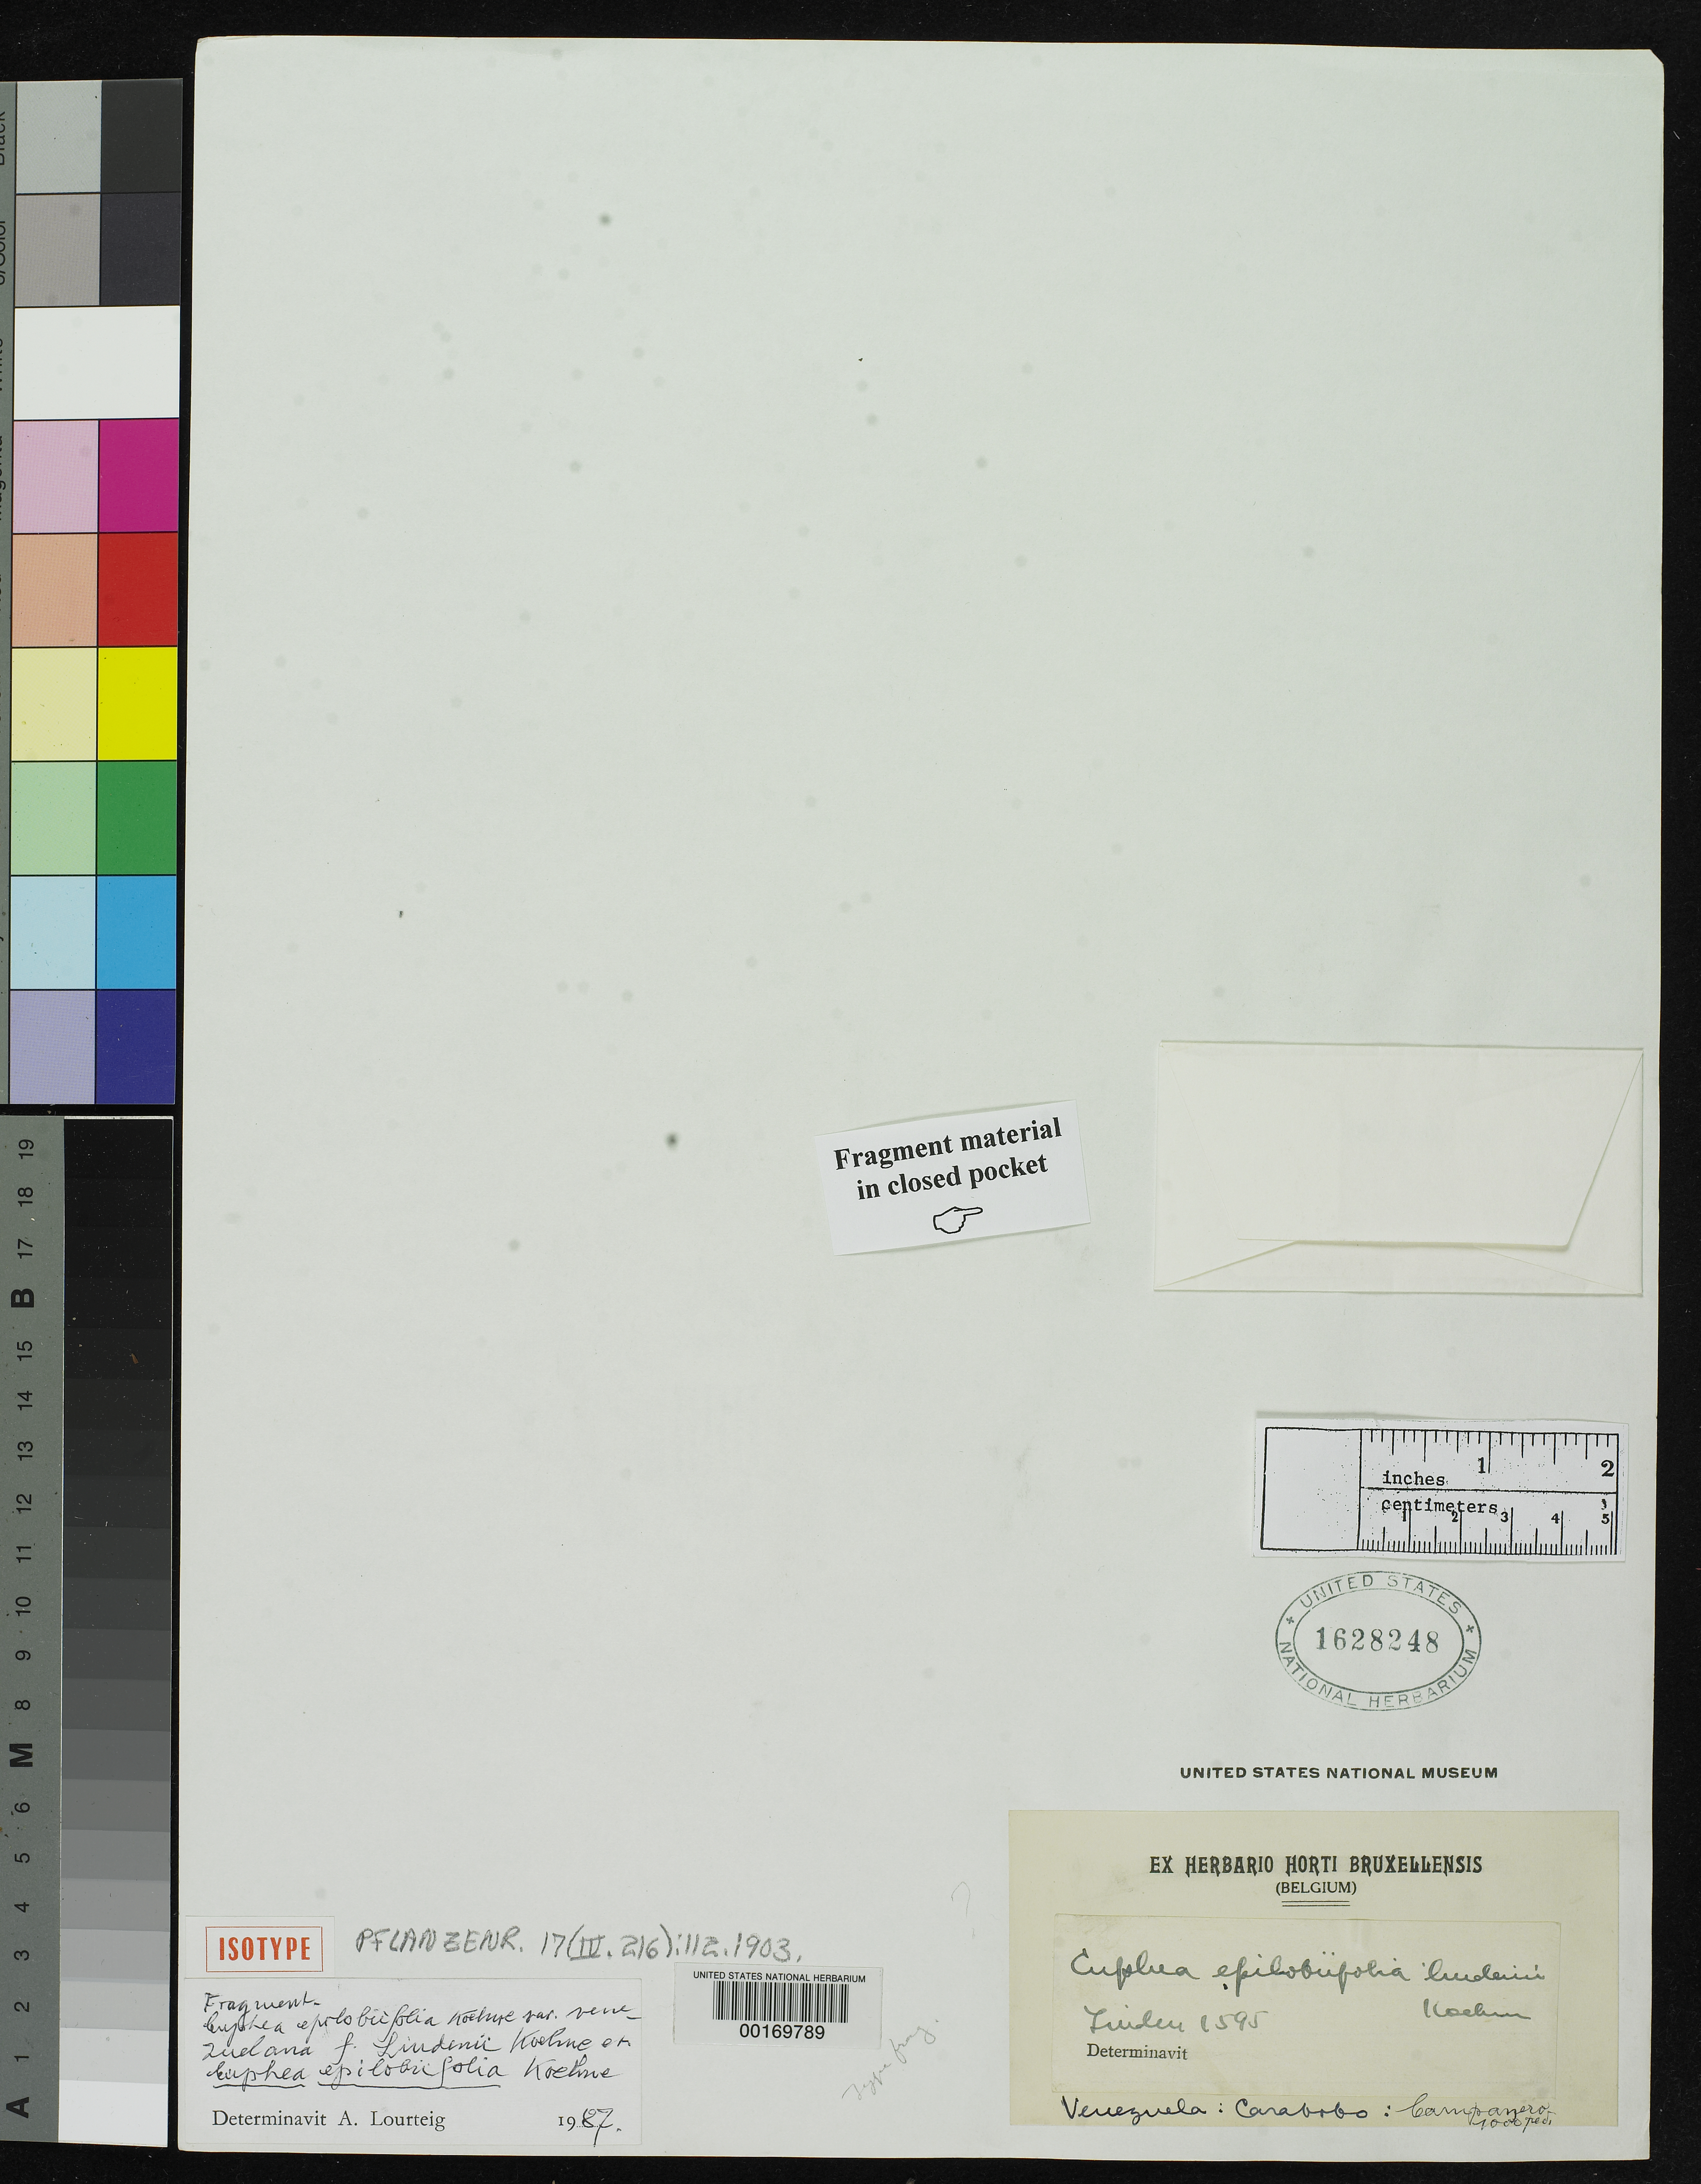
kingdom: Plantae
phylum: Tracheophyta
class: Magnoliopsida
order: Myrtales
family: Lythraceae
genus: Cuphea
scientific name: Cuphea epilobiifolia f. lindenii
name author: Koehne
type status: Type Fragment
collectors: J. Linden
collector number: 1595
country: Venezuela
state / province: Carabobo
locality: Campanero.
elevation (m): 305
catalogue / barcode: US 1628248